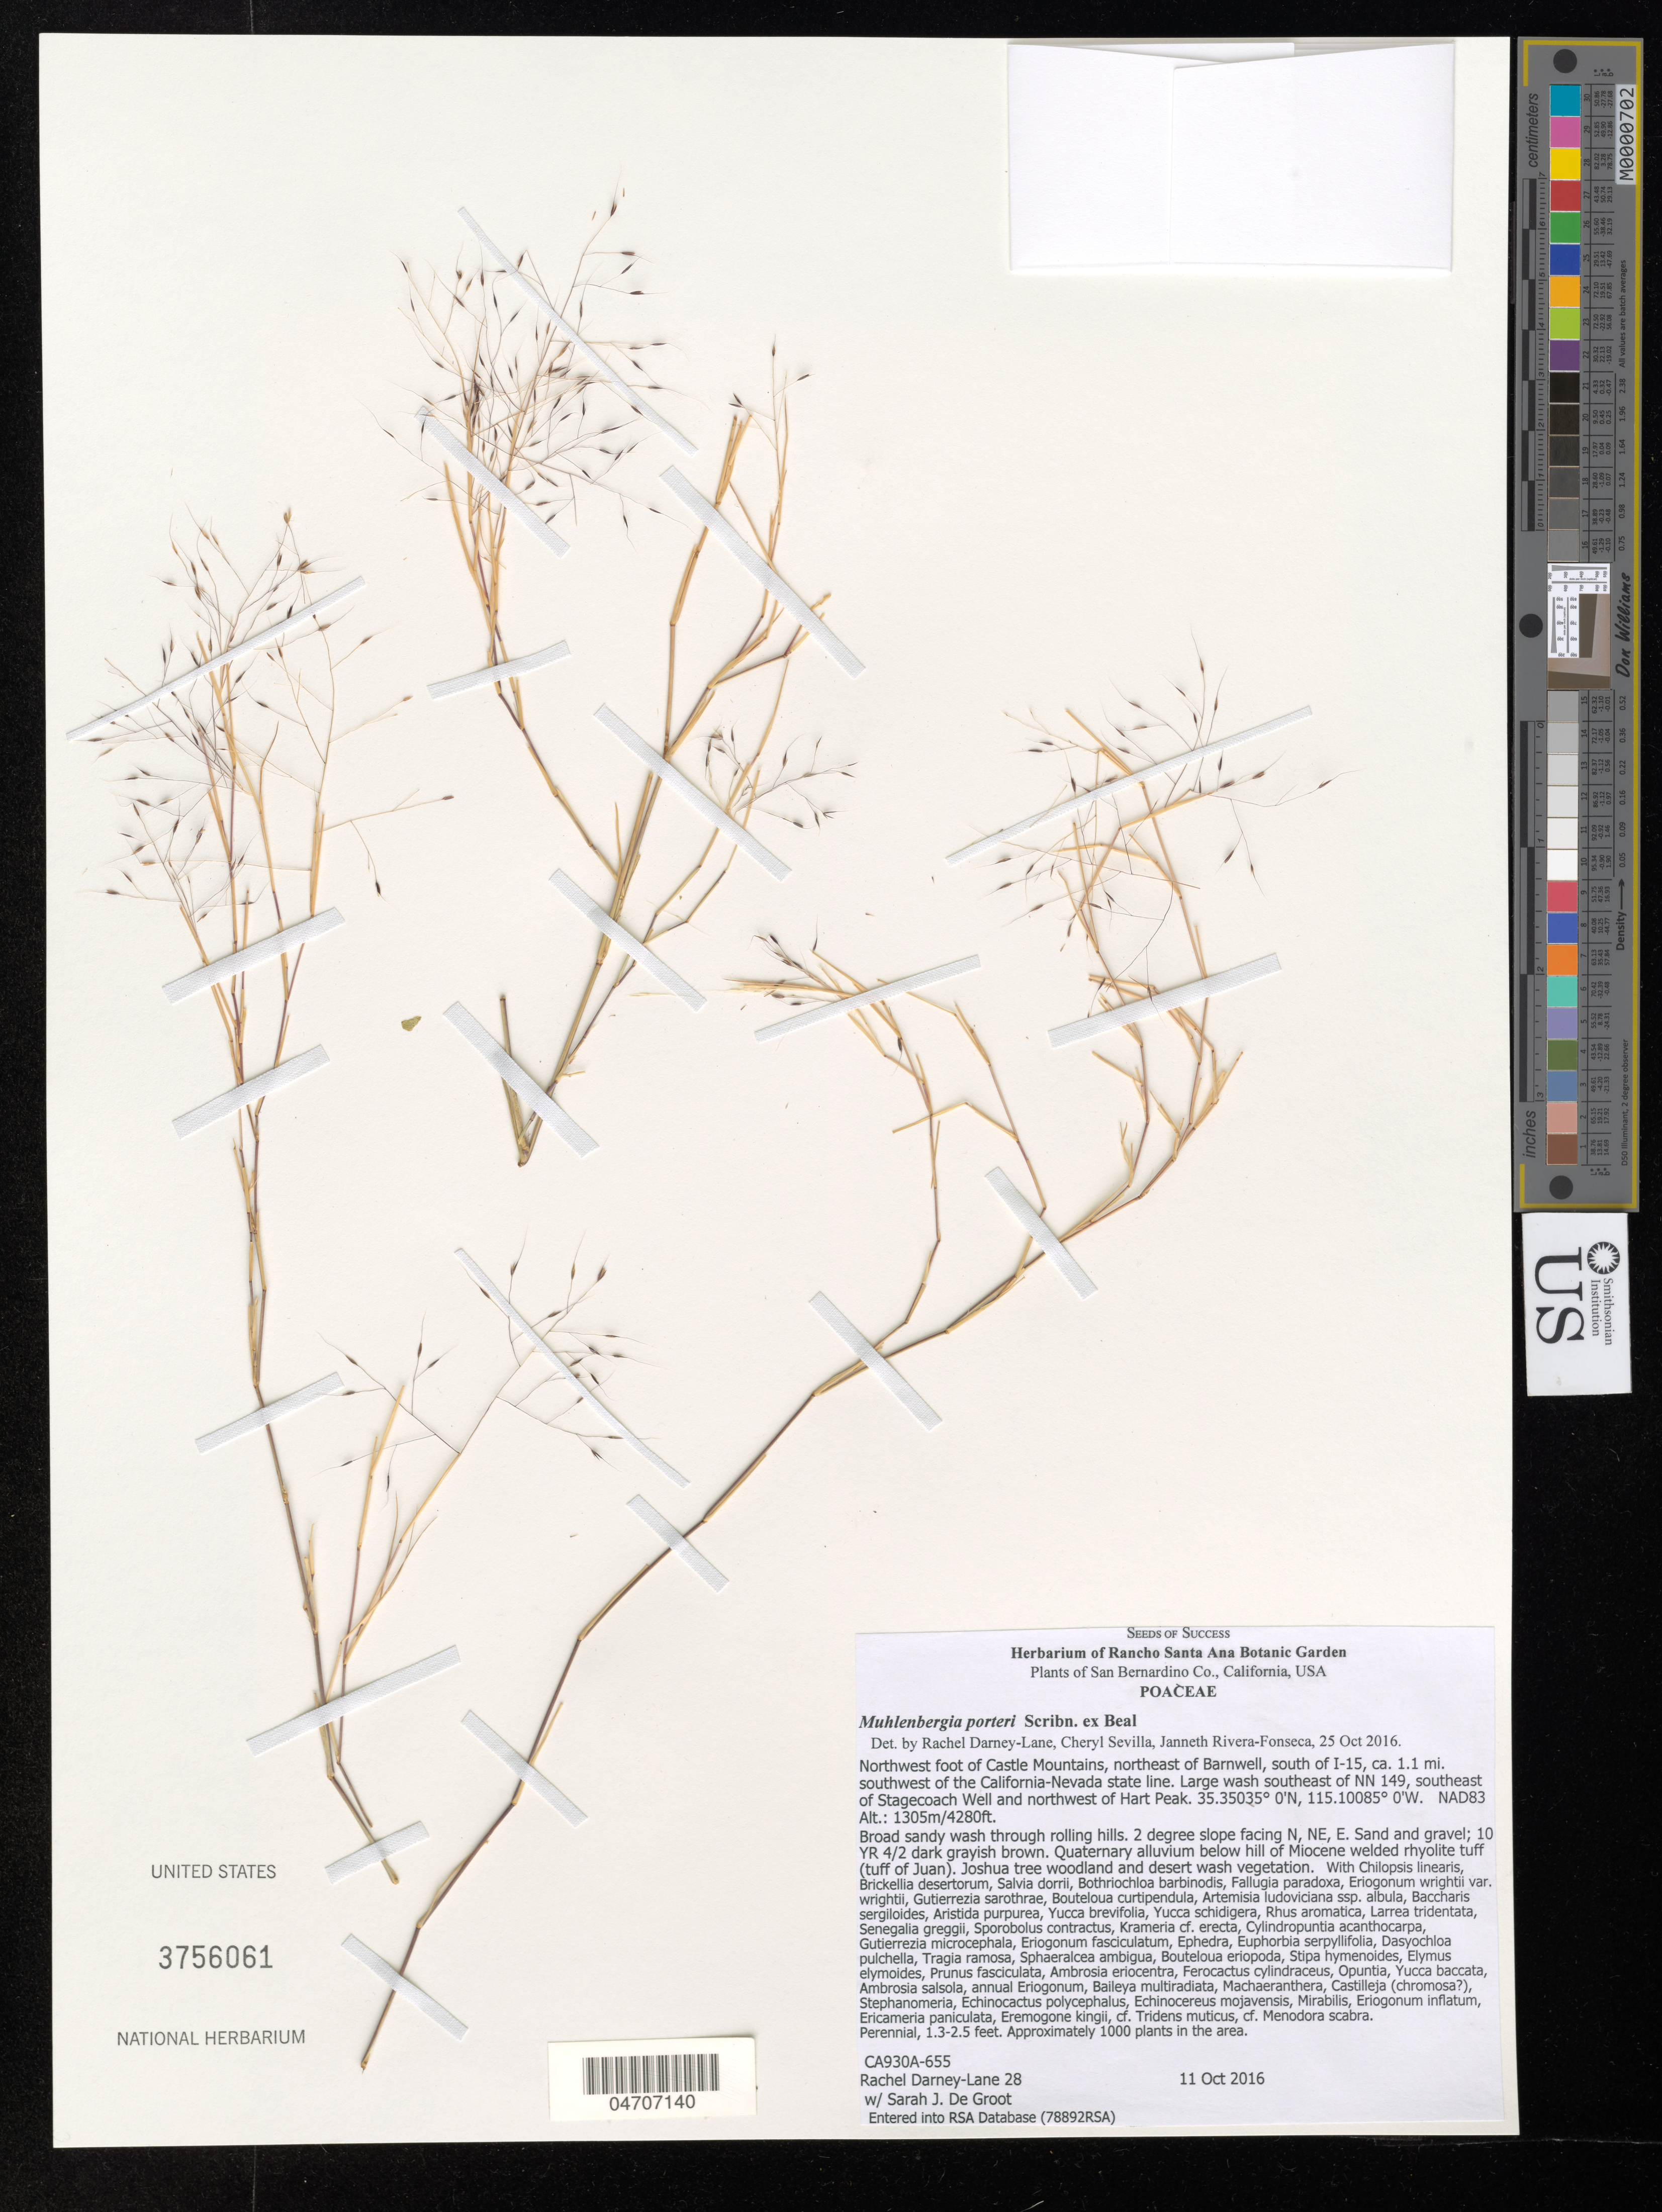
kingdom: Plantae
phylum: Tracheophyta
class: Liliopsida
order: Poales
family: Poaceae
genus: Muhlenbergia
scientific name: Muhlenbergia porteri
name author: Scribn. in W.J. Beal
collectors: R. Darney-Lane & S. De Groot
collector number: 28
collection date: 2016-10-11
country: United States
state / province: California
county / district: San Bernardino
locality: San Bernardino Co. Northwest foot of Castle Mountains, northeast of Barnwell, south of I-15, ca. 1.1 mi. southwest of the California-Nevada state line. Large wash southeast of NN 149, southeast of Stagecoach Well and northwest of Hart Peak. NAD83.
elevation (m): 1305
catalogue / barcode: US 3756061